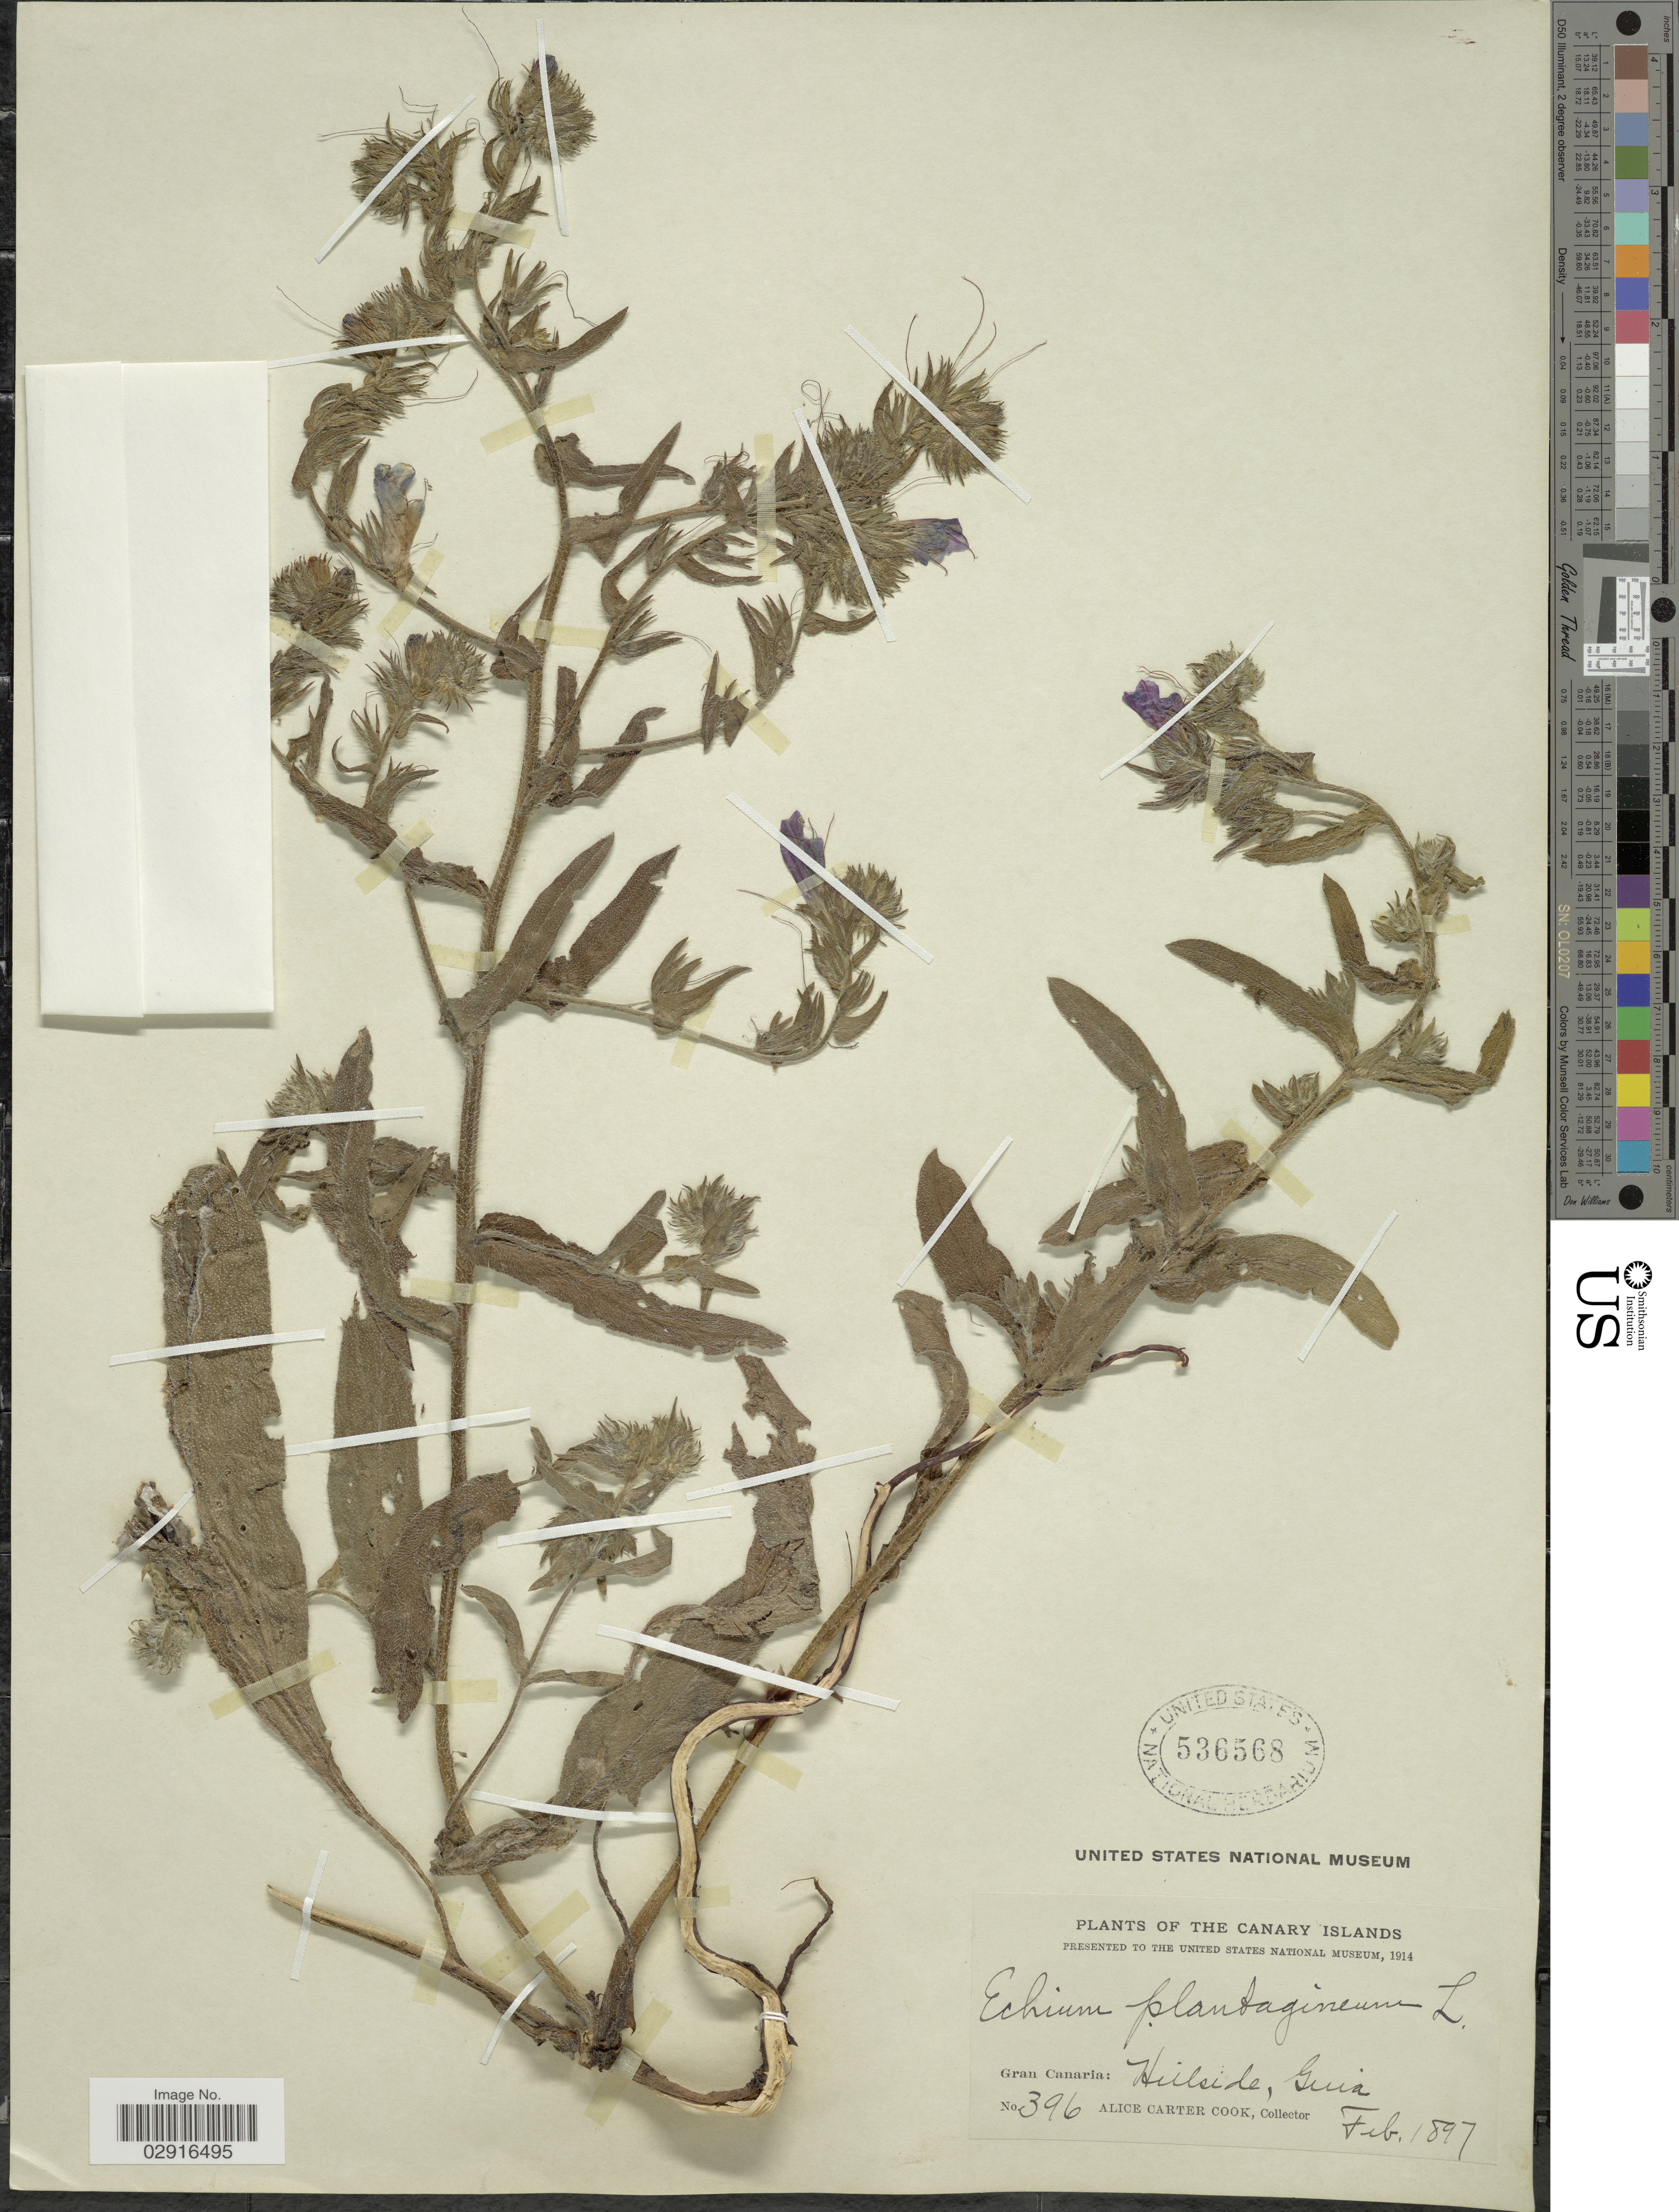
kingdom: Plantae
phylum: Tracheophyta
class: Magnoliopsida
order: Boraginales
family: Boraginaceae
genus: Echium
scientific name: Echium plantagineum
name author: L.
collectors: Alice C. Cook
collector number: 396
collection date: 1897-02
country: Spain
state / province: Canarias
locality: The Canary Islands. Gran Canaria: Hillside, Guia.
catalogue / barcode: US 536568